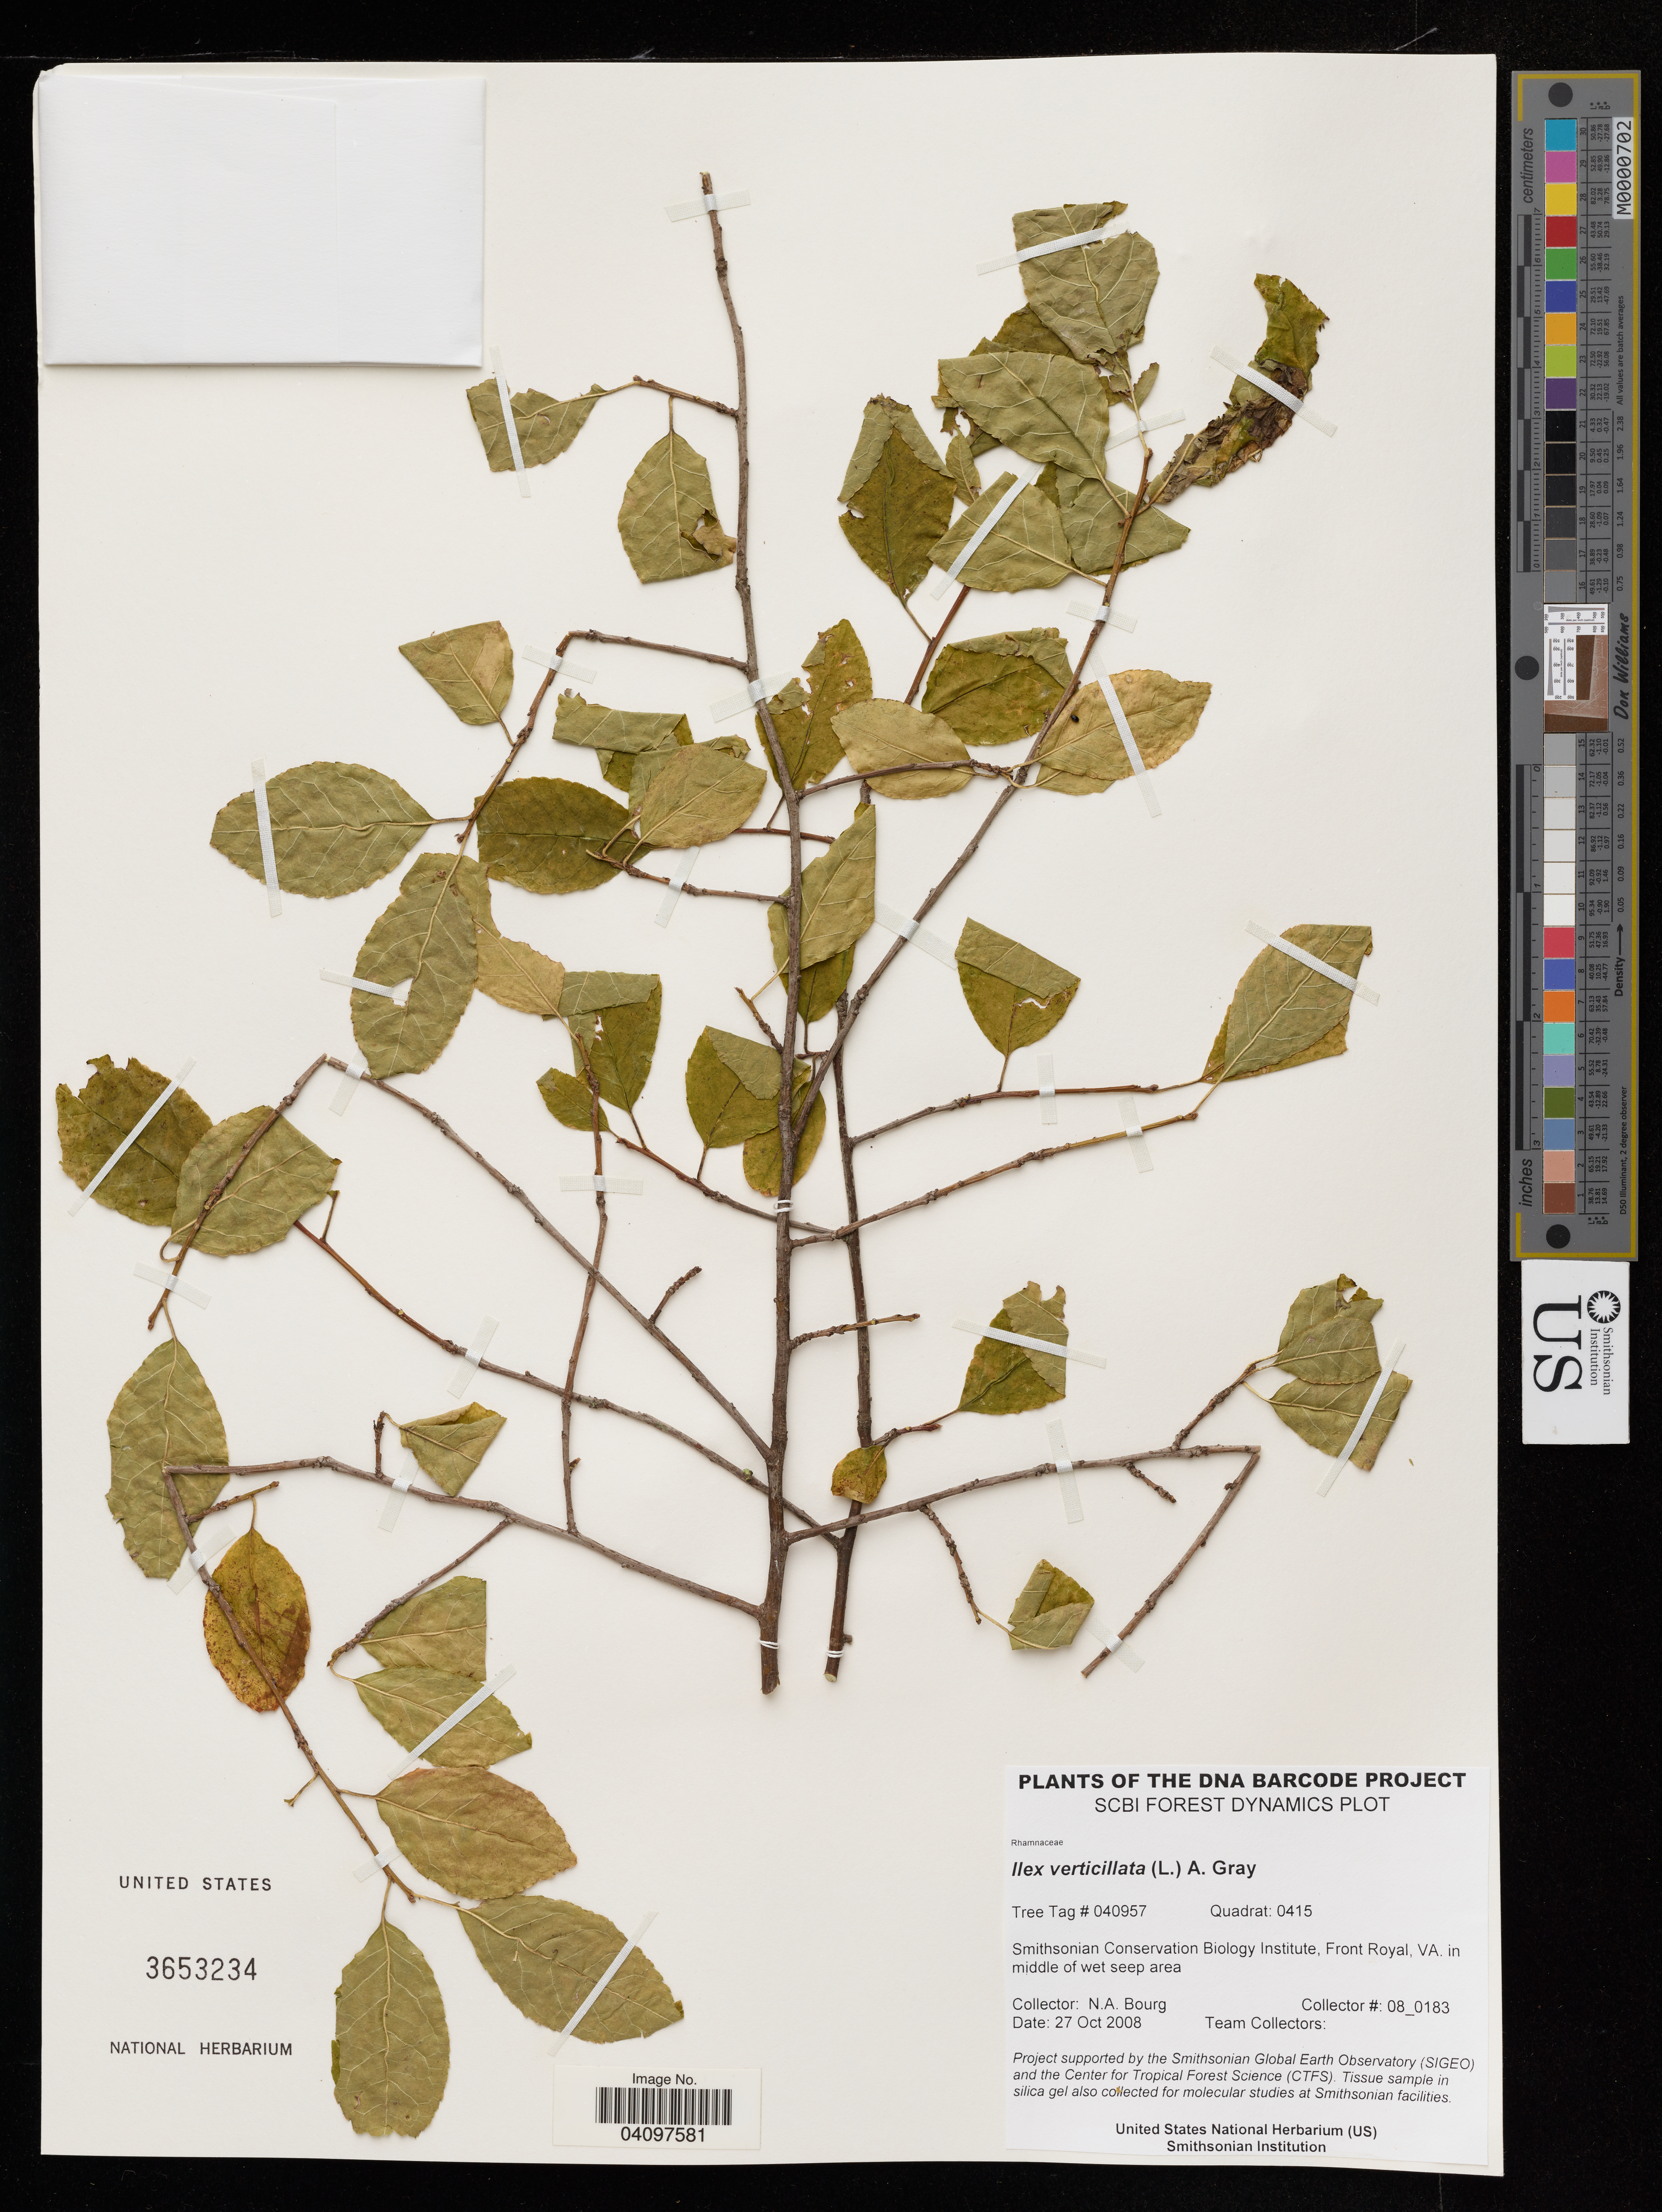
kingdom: Plantae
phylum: Tracheophyta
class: Magnoliopsida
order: Aquifoliales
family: Aquifoliaceae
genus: Ilex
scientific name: Ilex verticillata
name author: (L.) A. Gray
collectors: N. A. Bourg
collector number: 08_0183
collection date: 2008-10-27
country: United States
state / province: Virginia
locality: Smithsonian Conservation Biology Institute, Front Royal, VA.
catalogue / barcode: US 3653234